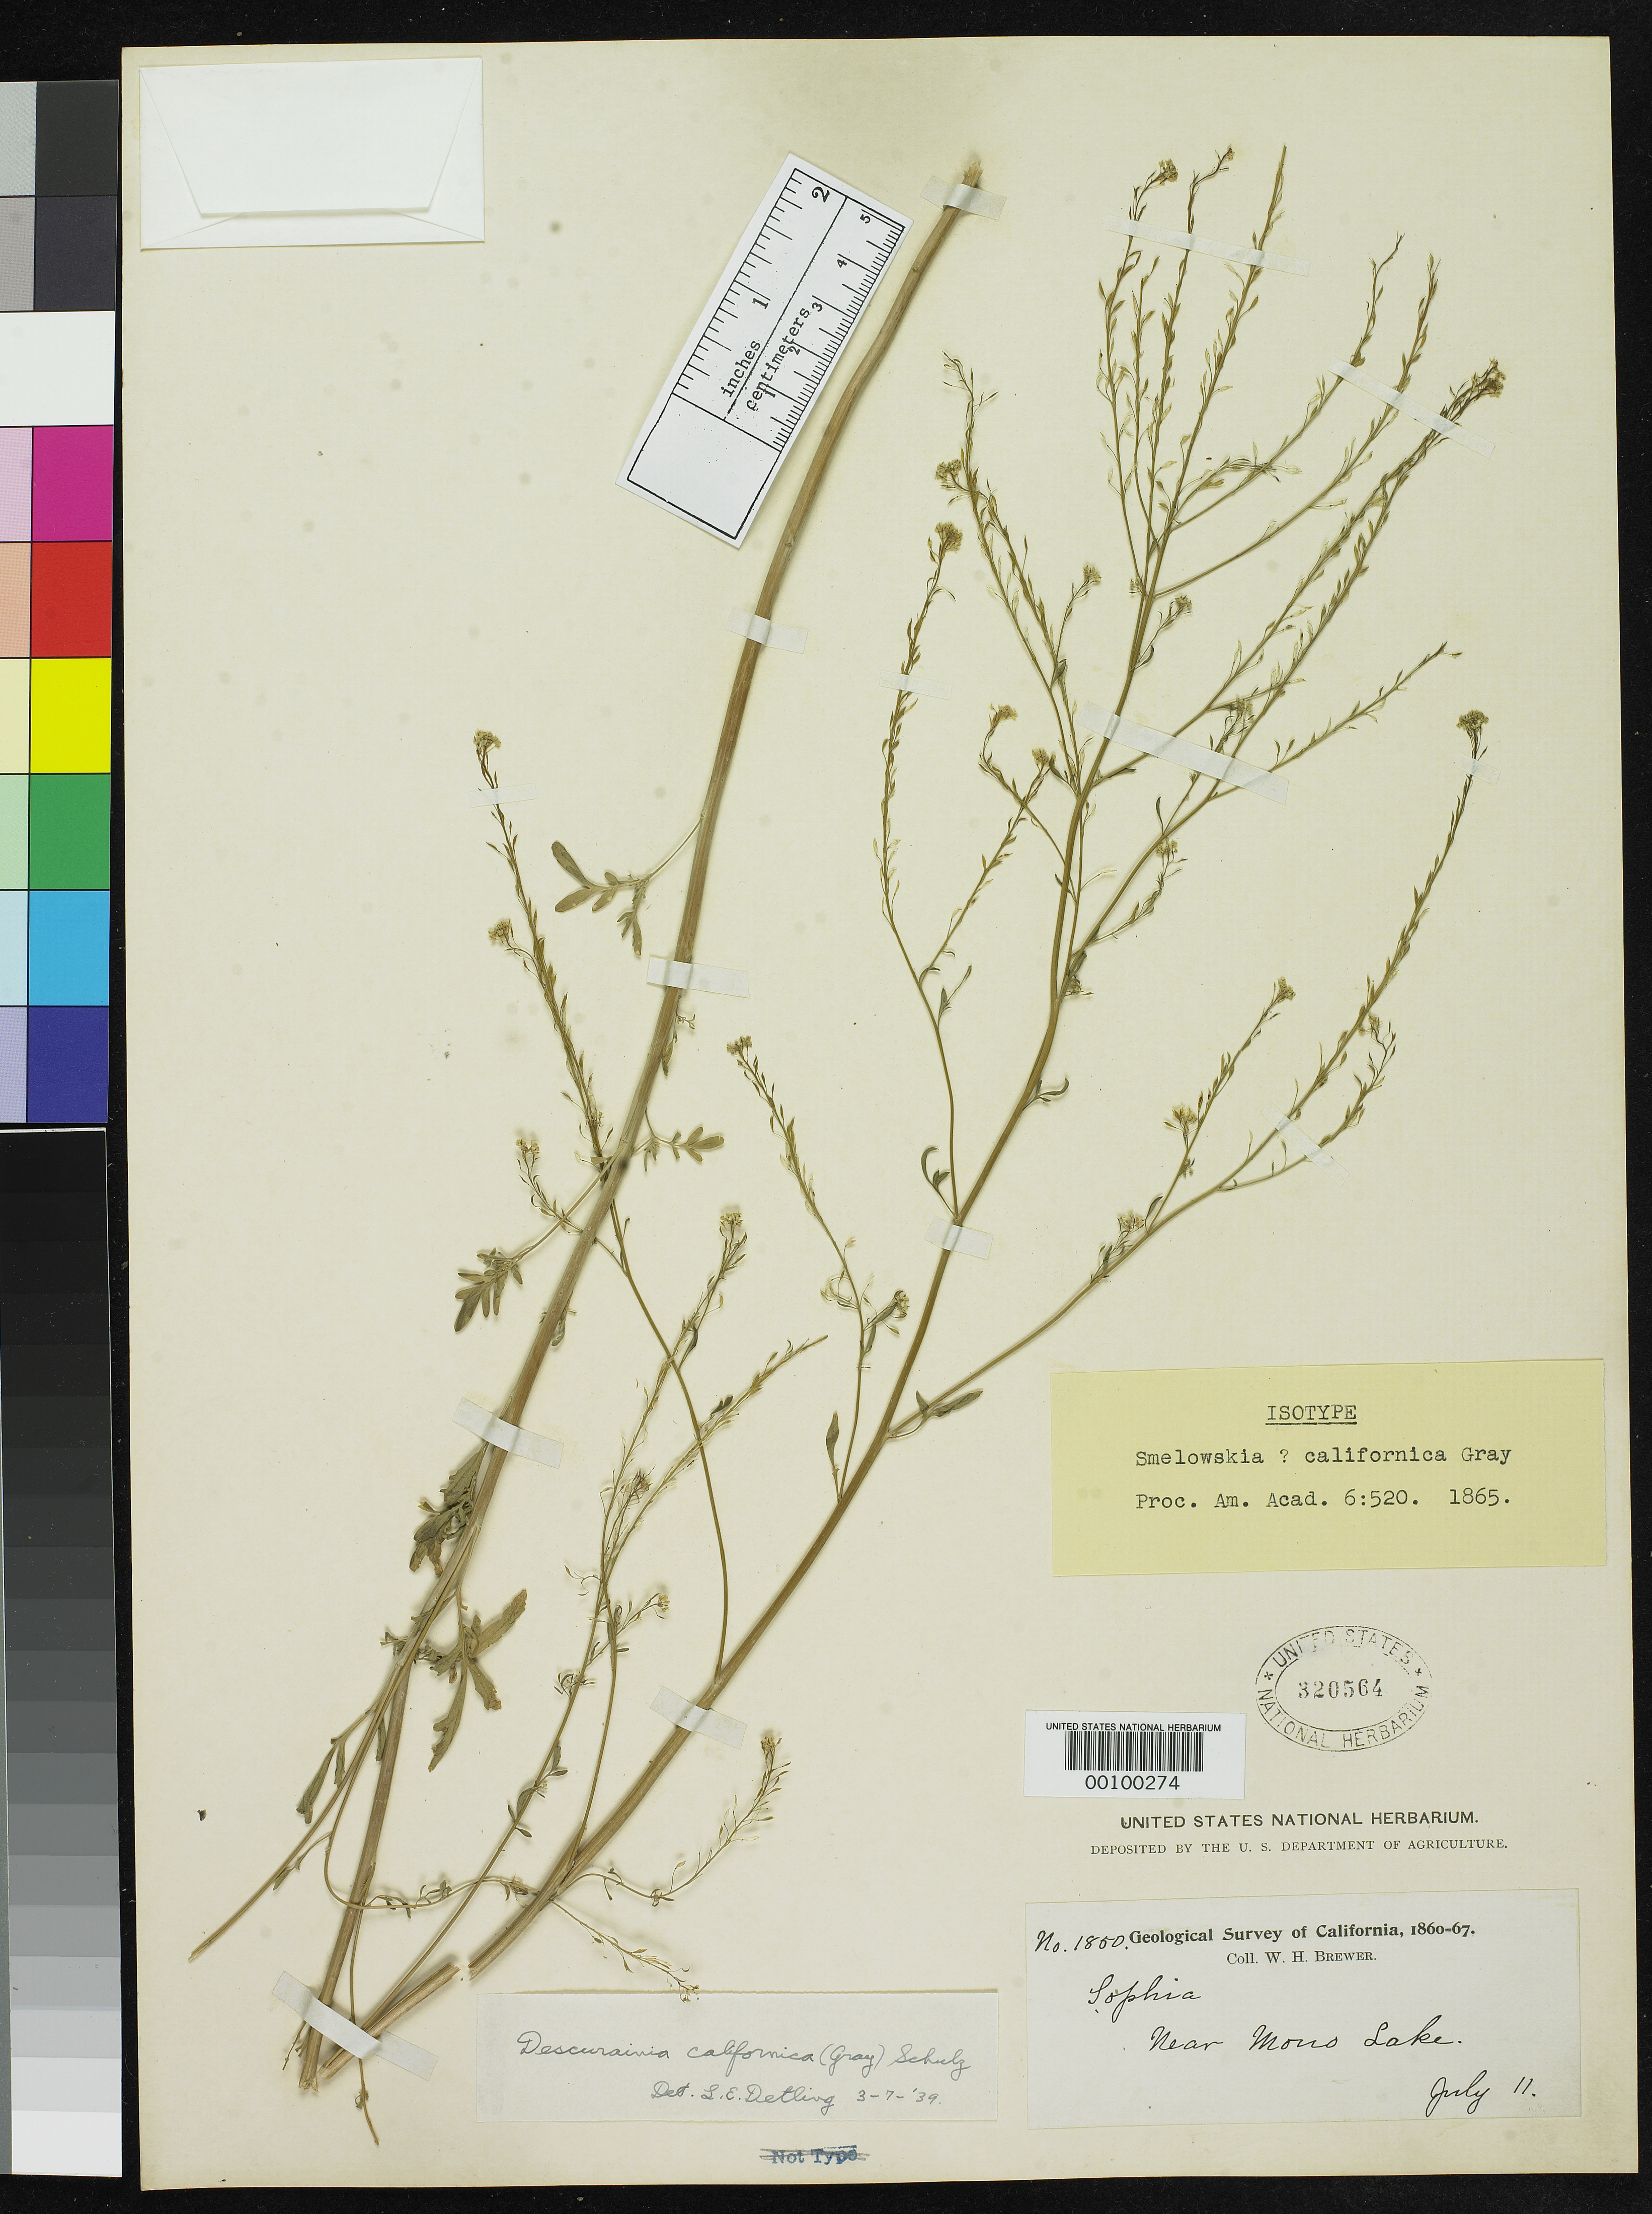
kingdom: Plantae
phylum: Tracheophyta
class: Magnoliopsida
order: Brassicales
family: Brassicaceae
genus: Smelowskia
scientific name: Smelowskia californica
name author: A. Gray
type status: Syntype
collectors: W. H. Brewer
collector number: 1850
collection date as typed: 11 Jul 186-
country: United States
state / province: California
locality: Near Mono Lake, Mt. Dana; alt. 6450 ft.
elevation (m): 1966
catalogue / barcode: US 320564